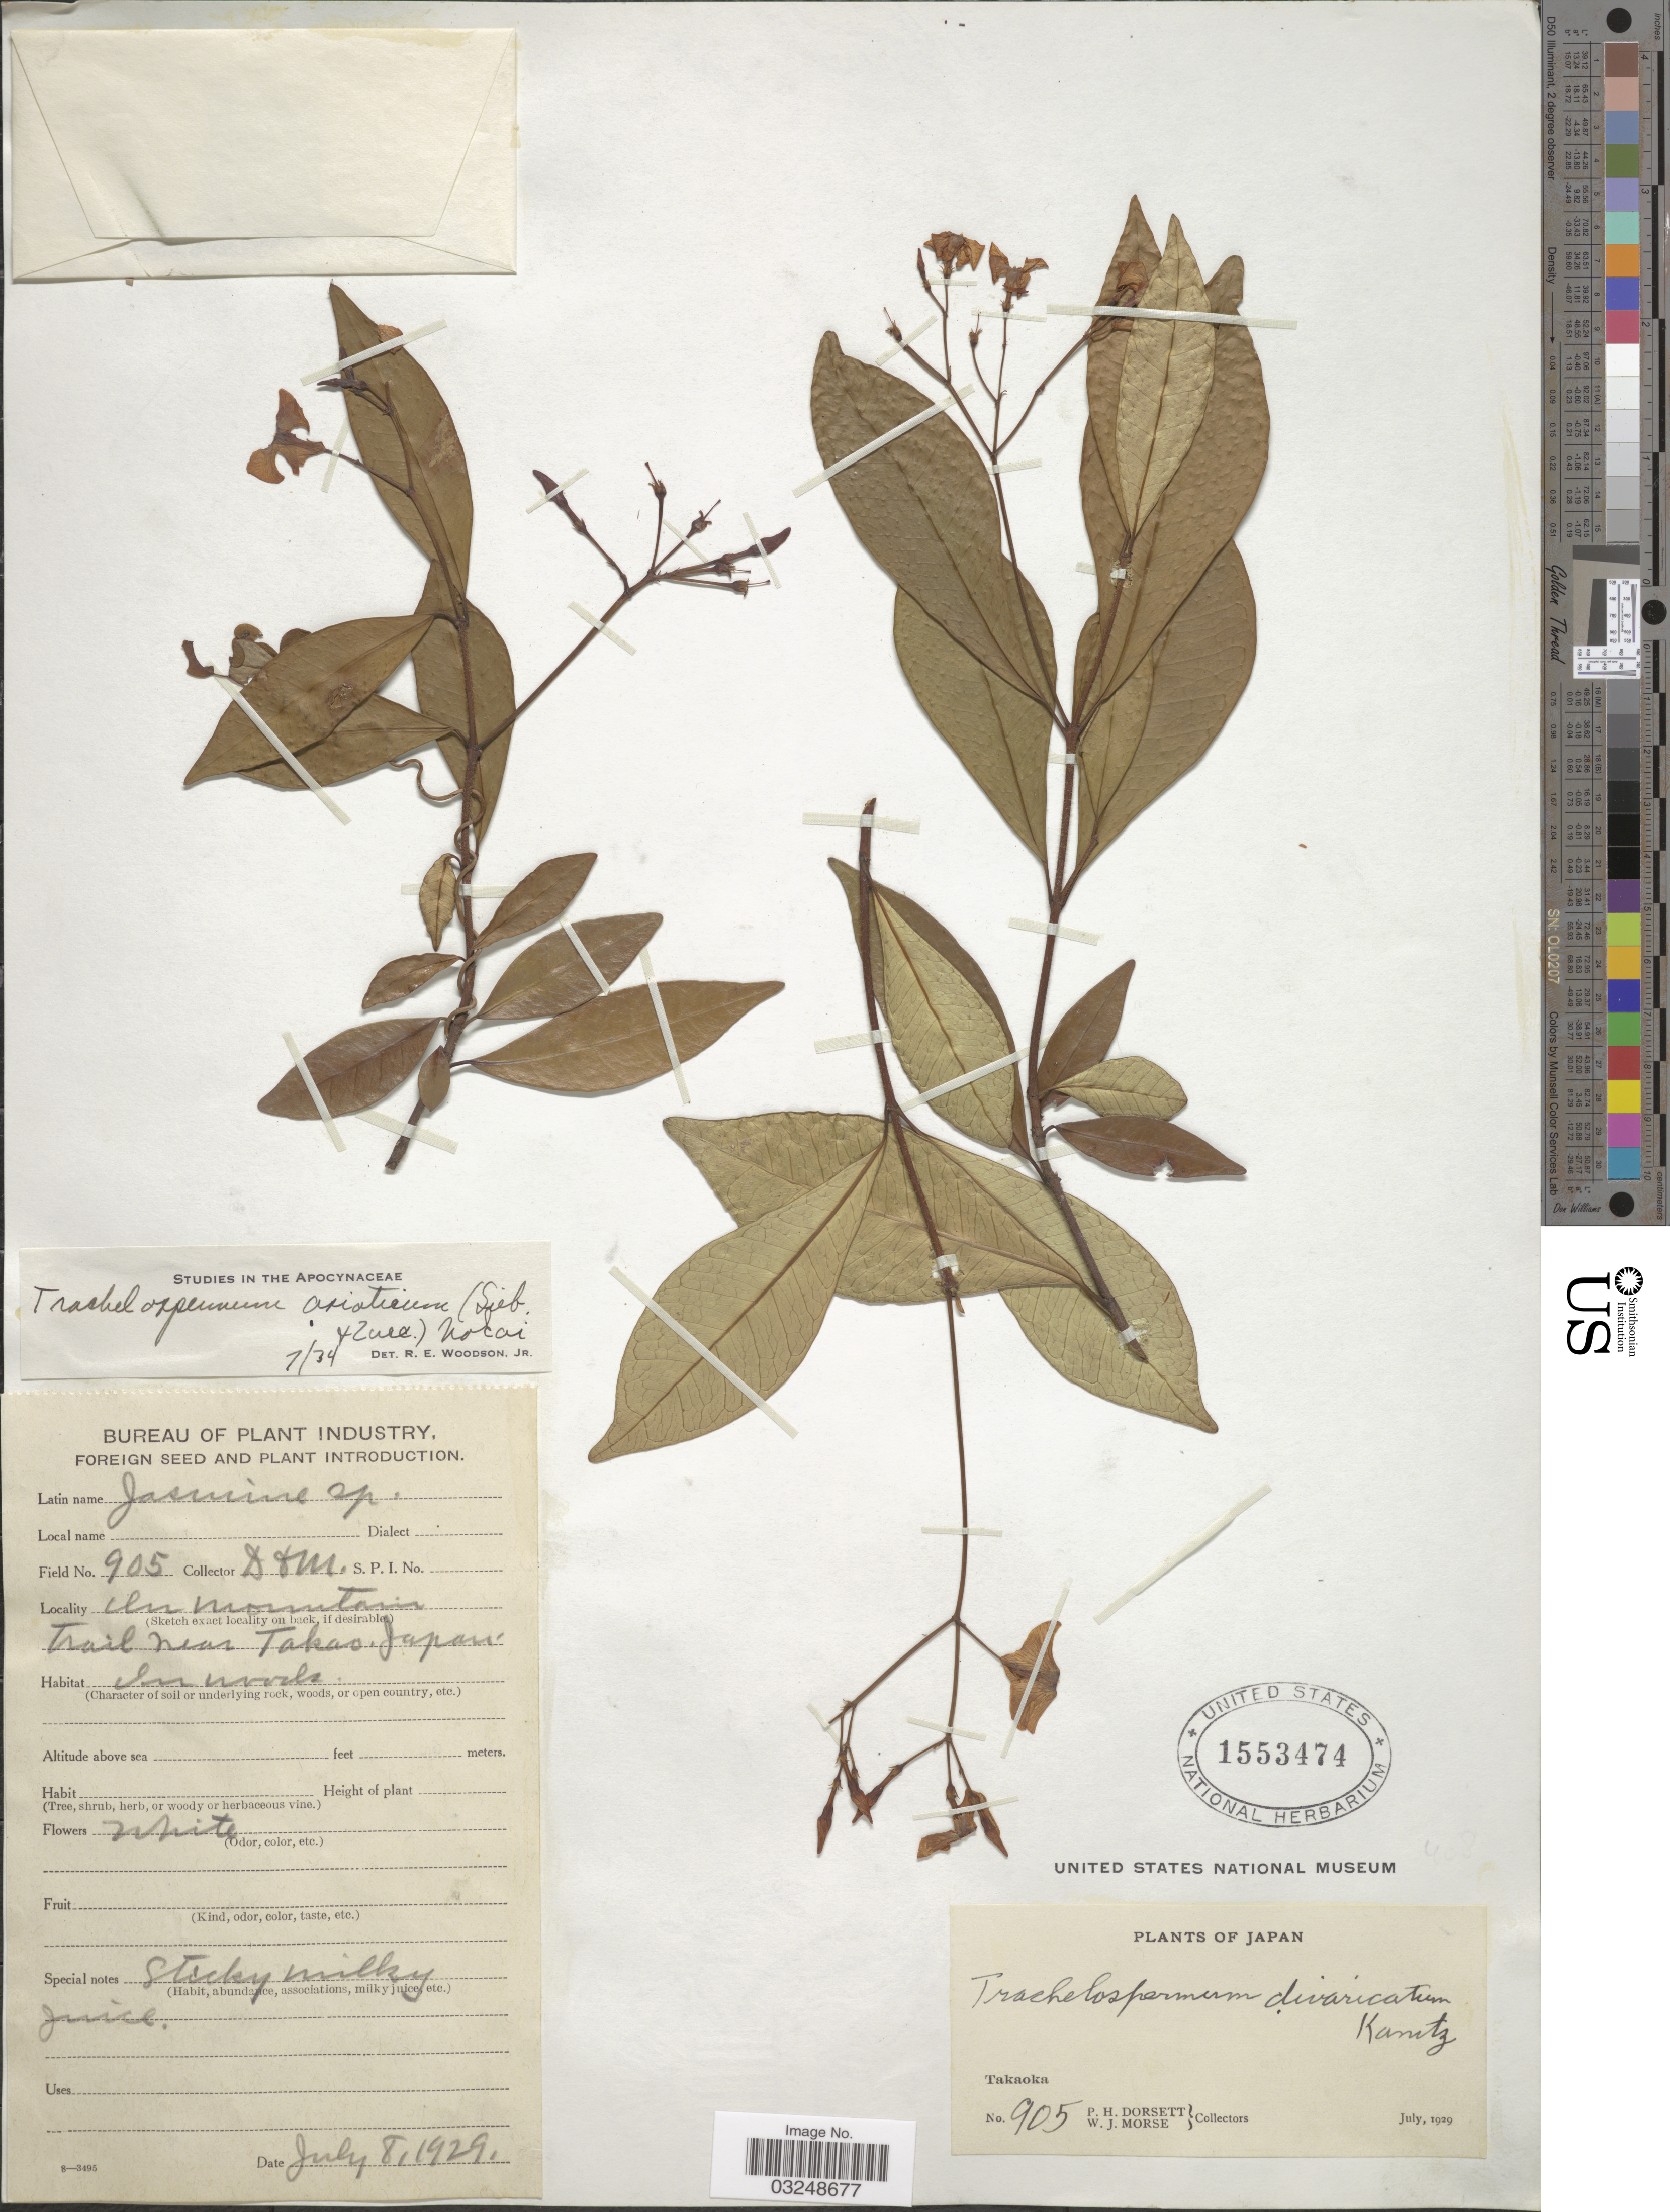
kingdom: Plantae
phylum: Tracheophyta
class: Magnoliopsida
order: Gentianales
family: Apocynaceae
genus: Trachelospermum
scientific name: Trachelospermum asiaticum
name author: (Siebold & Zucc.) Nakai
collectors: P. H. Dorsett & W. J. Morse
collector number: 905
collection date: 1929-07-08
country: Japan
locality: Takaoka, In Mountain Trail near Takao.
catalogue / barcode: US 1553474